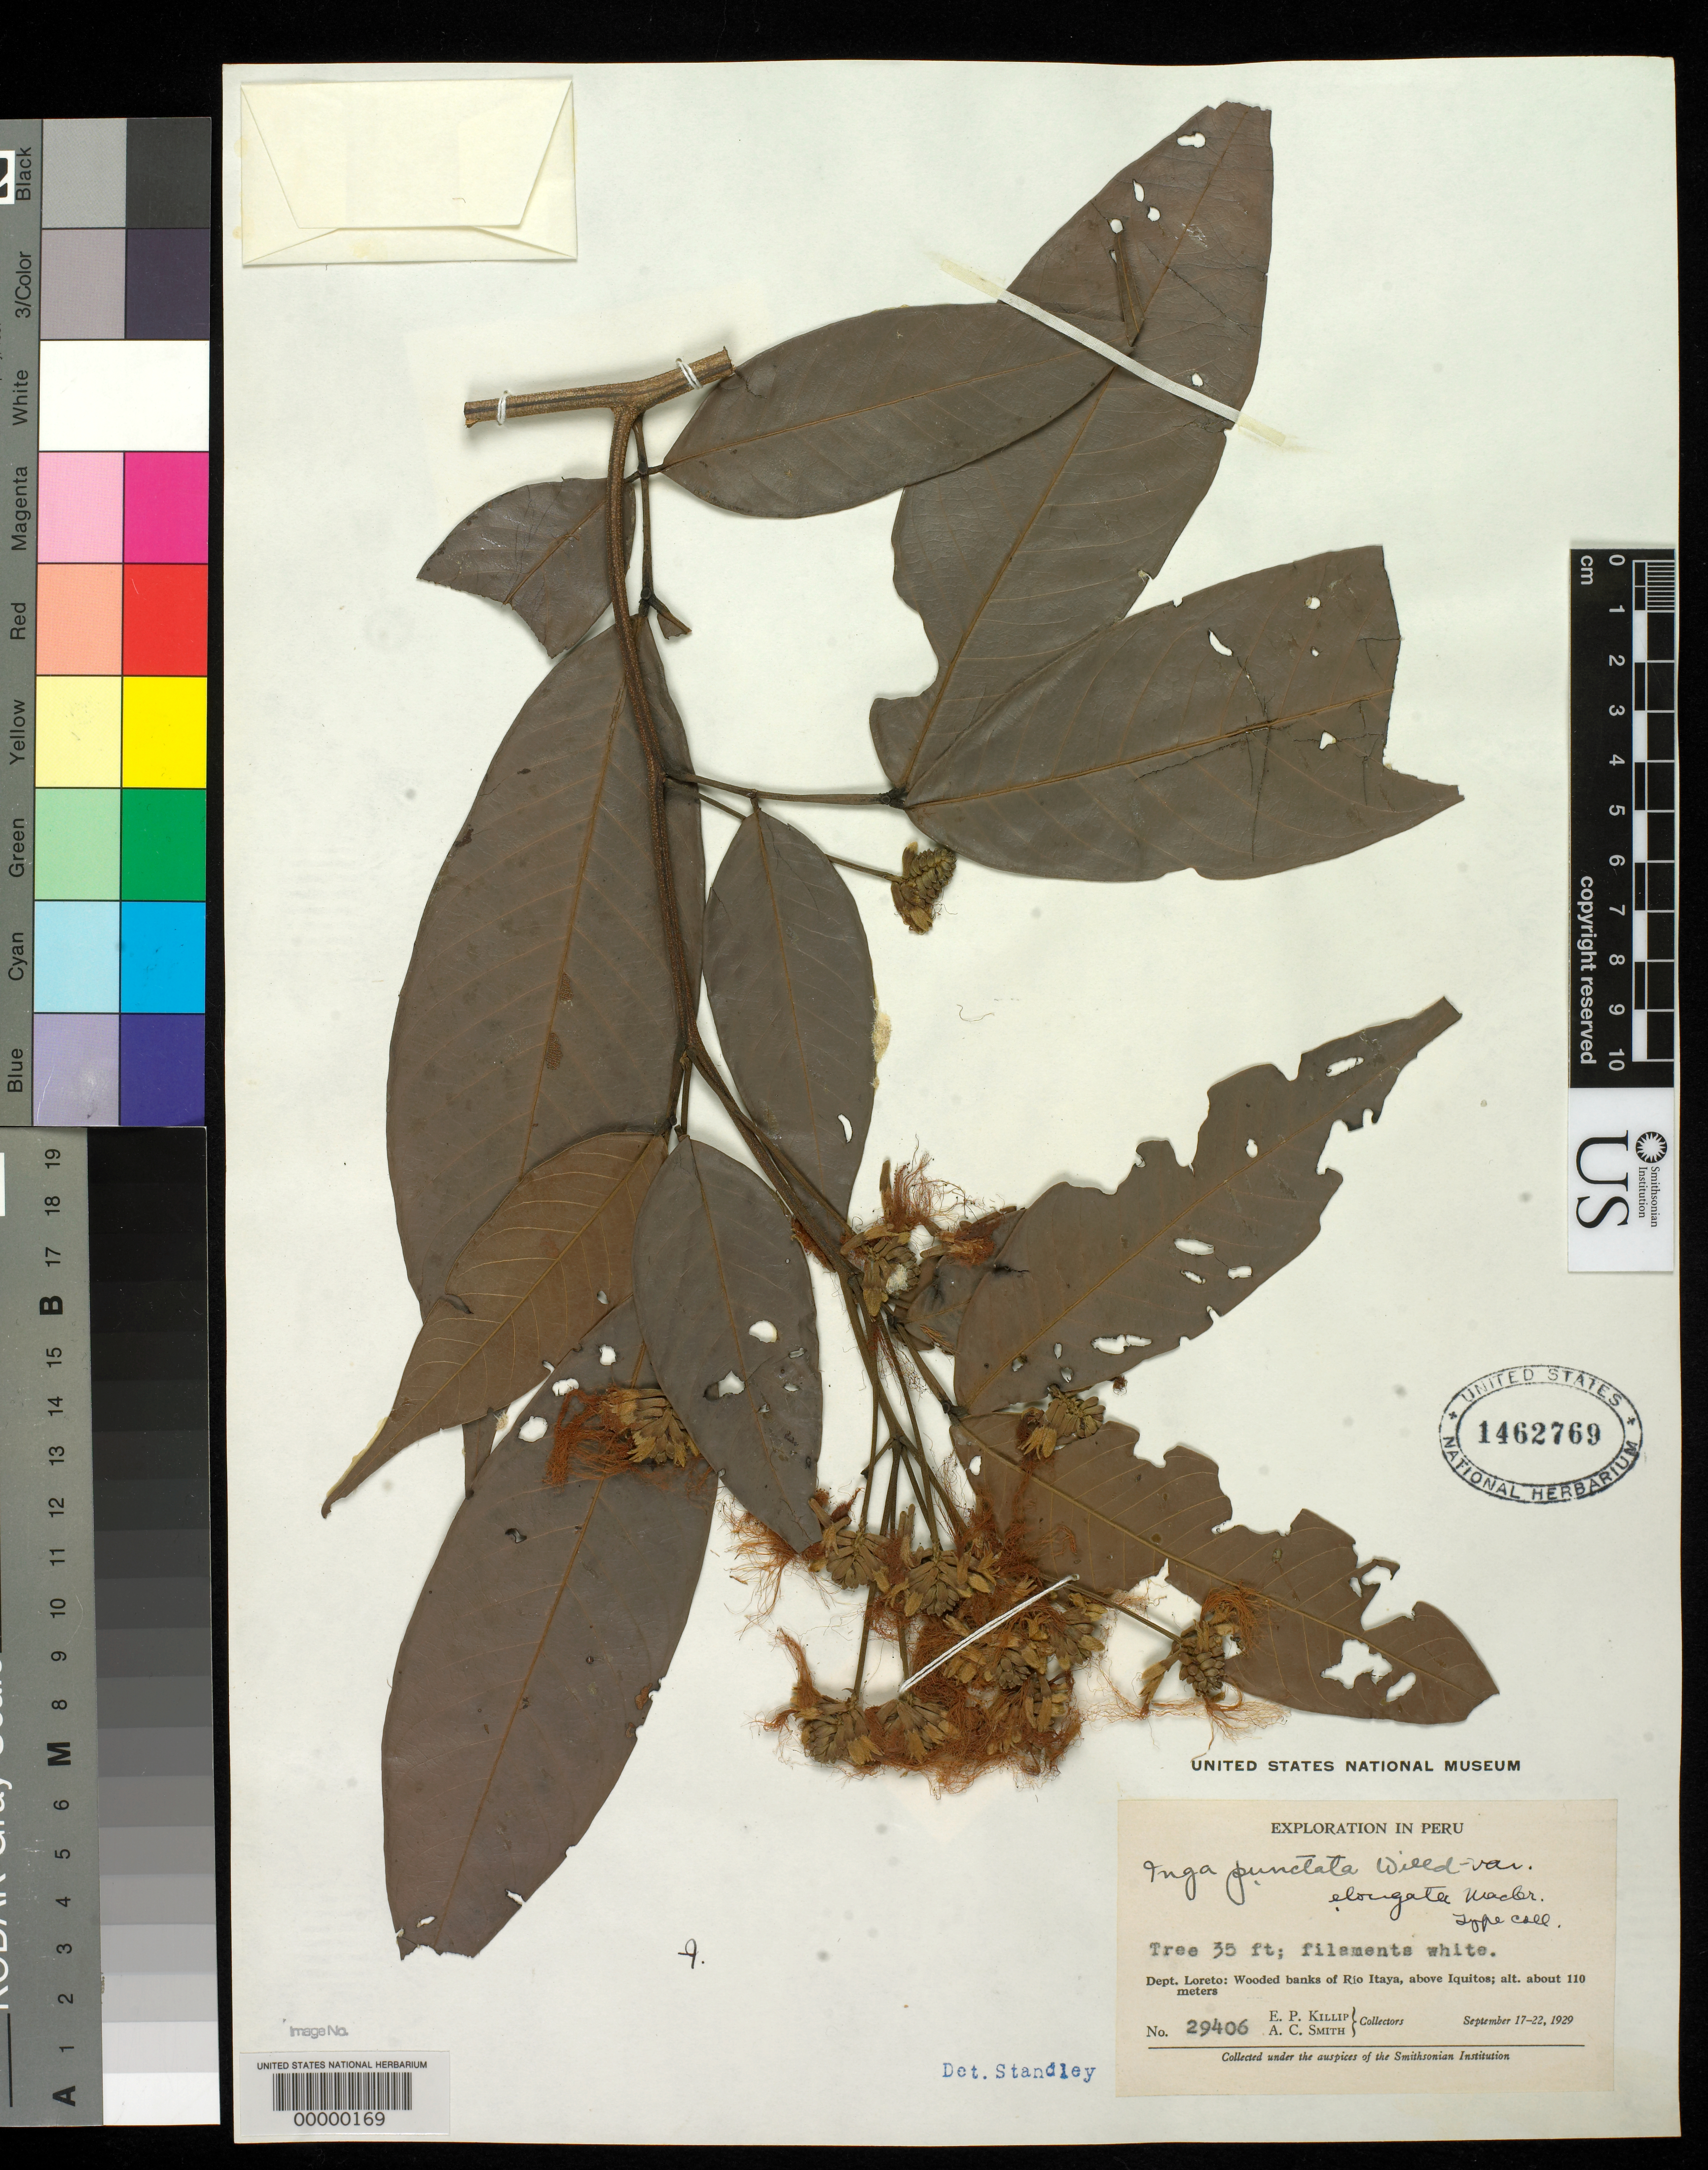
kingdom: Plantae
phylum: Tracheophyta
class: Magnoliopsida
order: Fabales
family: Fabaceae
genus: Inga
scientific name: Inga punctata var. elongata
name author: J.F. Macbr.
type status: Isotype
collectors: E. P. Killip & A. C. Smith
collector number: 29406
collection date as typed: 17 Sep 1929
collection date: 1929-09-17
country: Peru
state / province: Loreto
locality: Banks of Rio Itaya, above Iquitos.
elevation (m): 110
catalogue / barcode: US 1462769